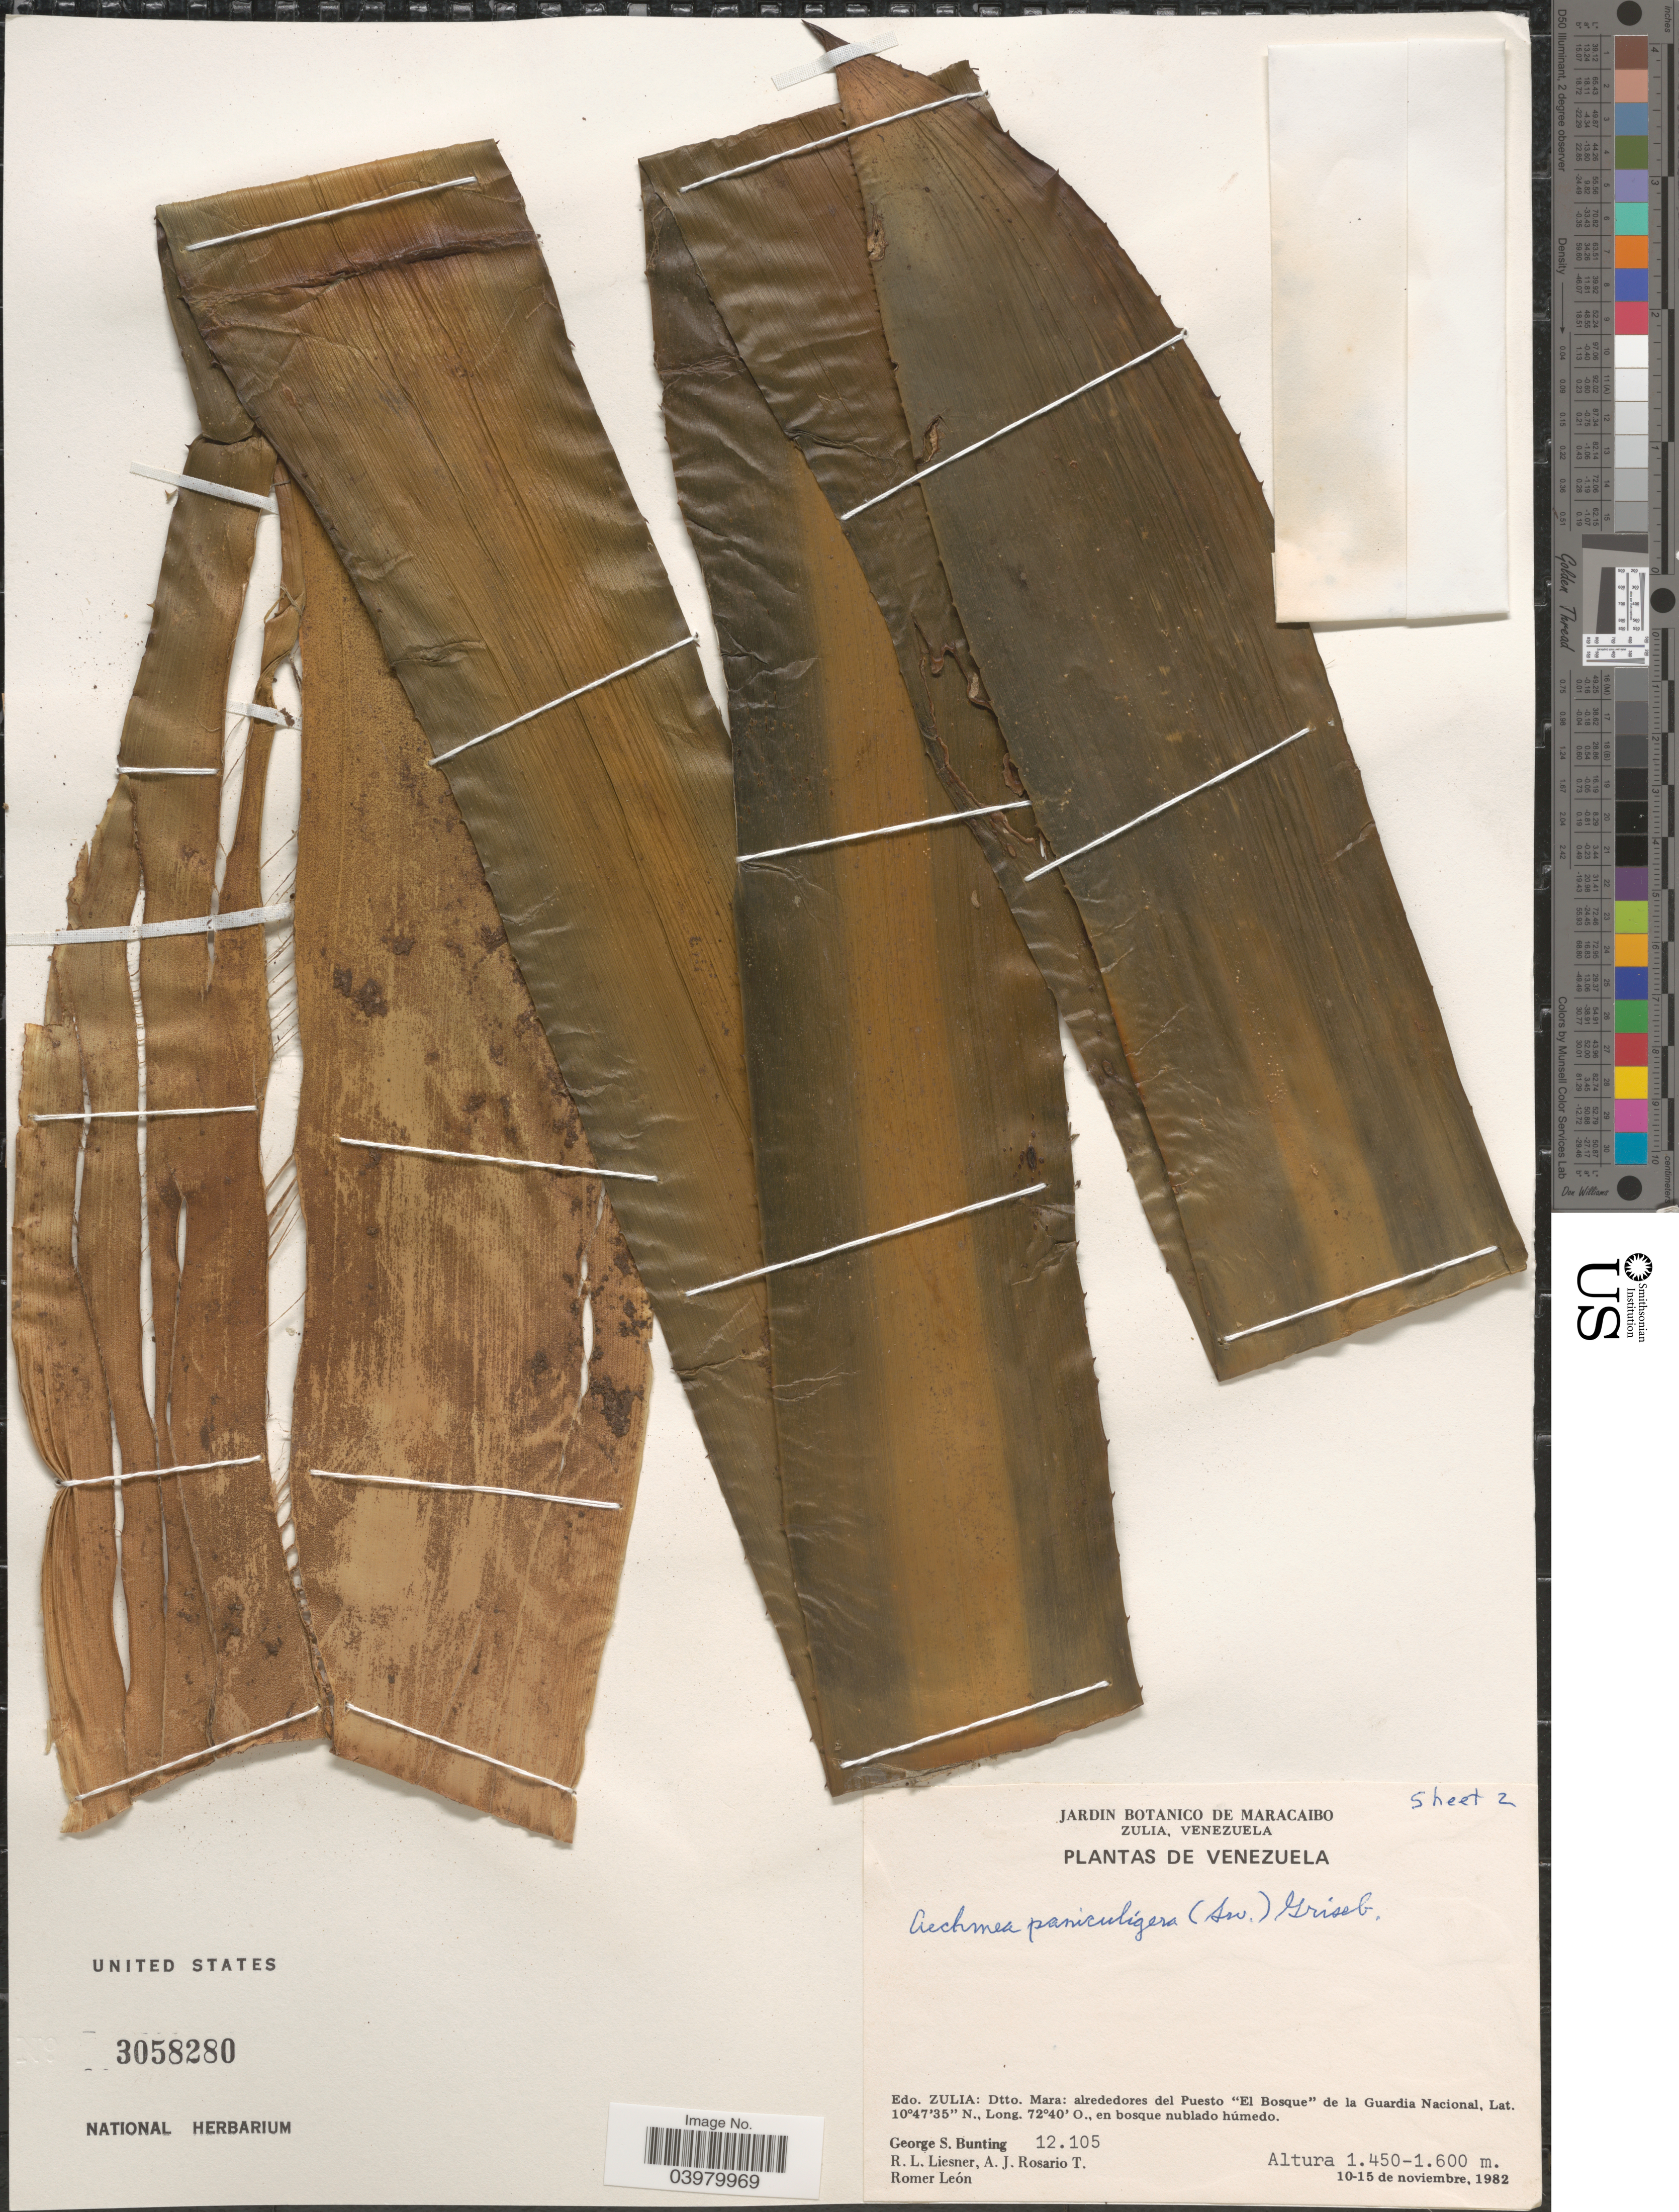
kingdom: Plantae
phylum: Tracheophyta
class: Liliopsida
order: Poales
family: Bromeliaceae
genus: Aechmea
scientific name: Aechmea paniculigera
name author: (Sw.) Griseb.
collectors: G. S. Bunting, R. L. Liesner, A. Rosario T. & R. León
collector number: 12105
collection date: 1982-11-10/1982-11-15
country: Venezuela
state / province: Zulia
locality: Dtto. Mara: alrededores del Puesto "El Bosque" de la Guardia Nacional.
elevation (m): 1450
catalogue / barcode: US 3058280